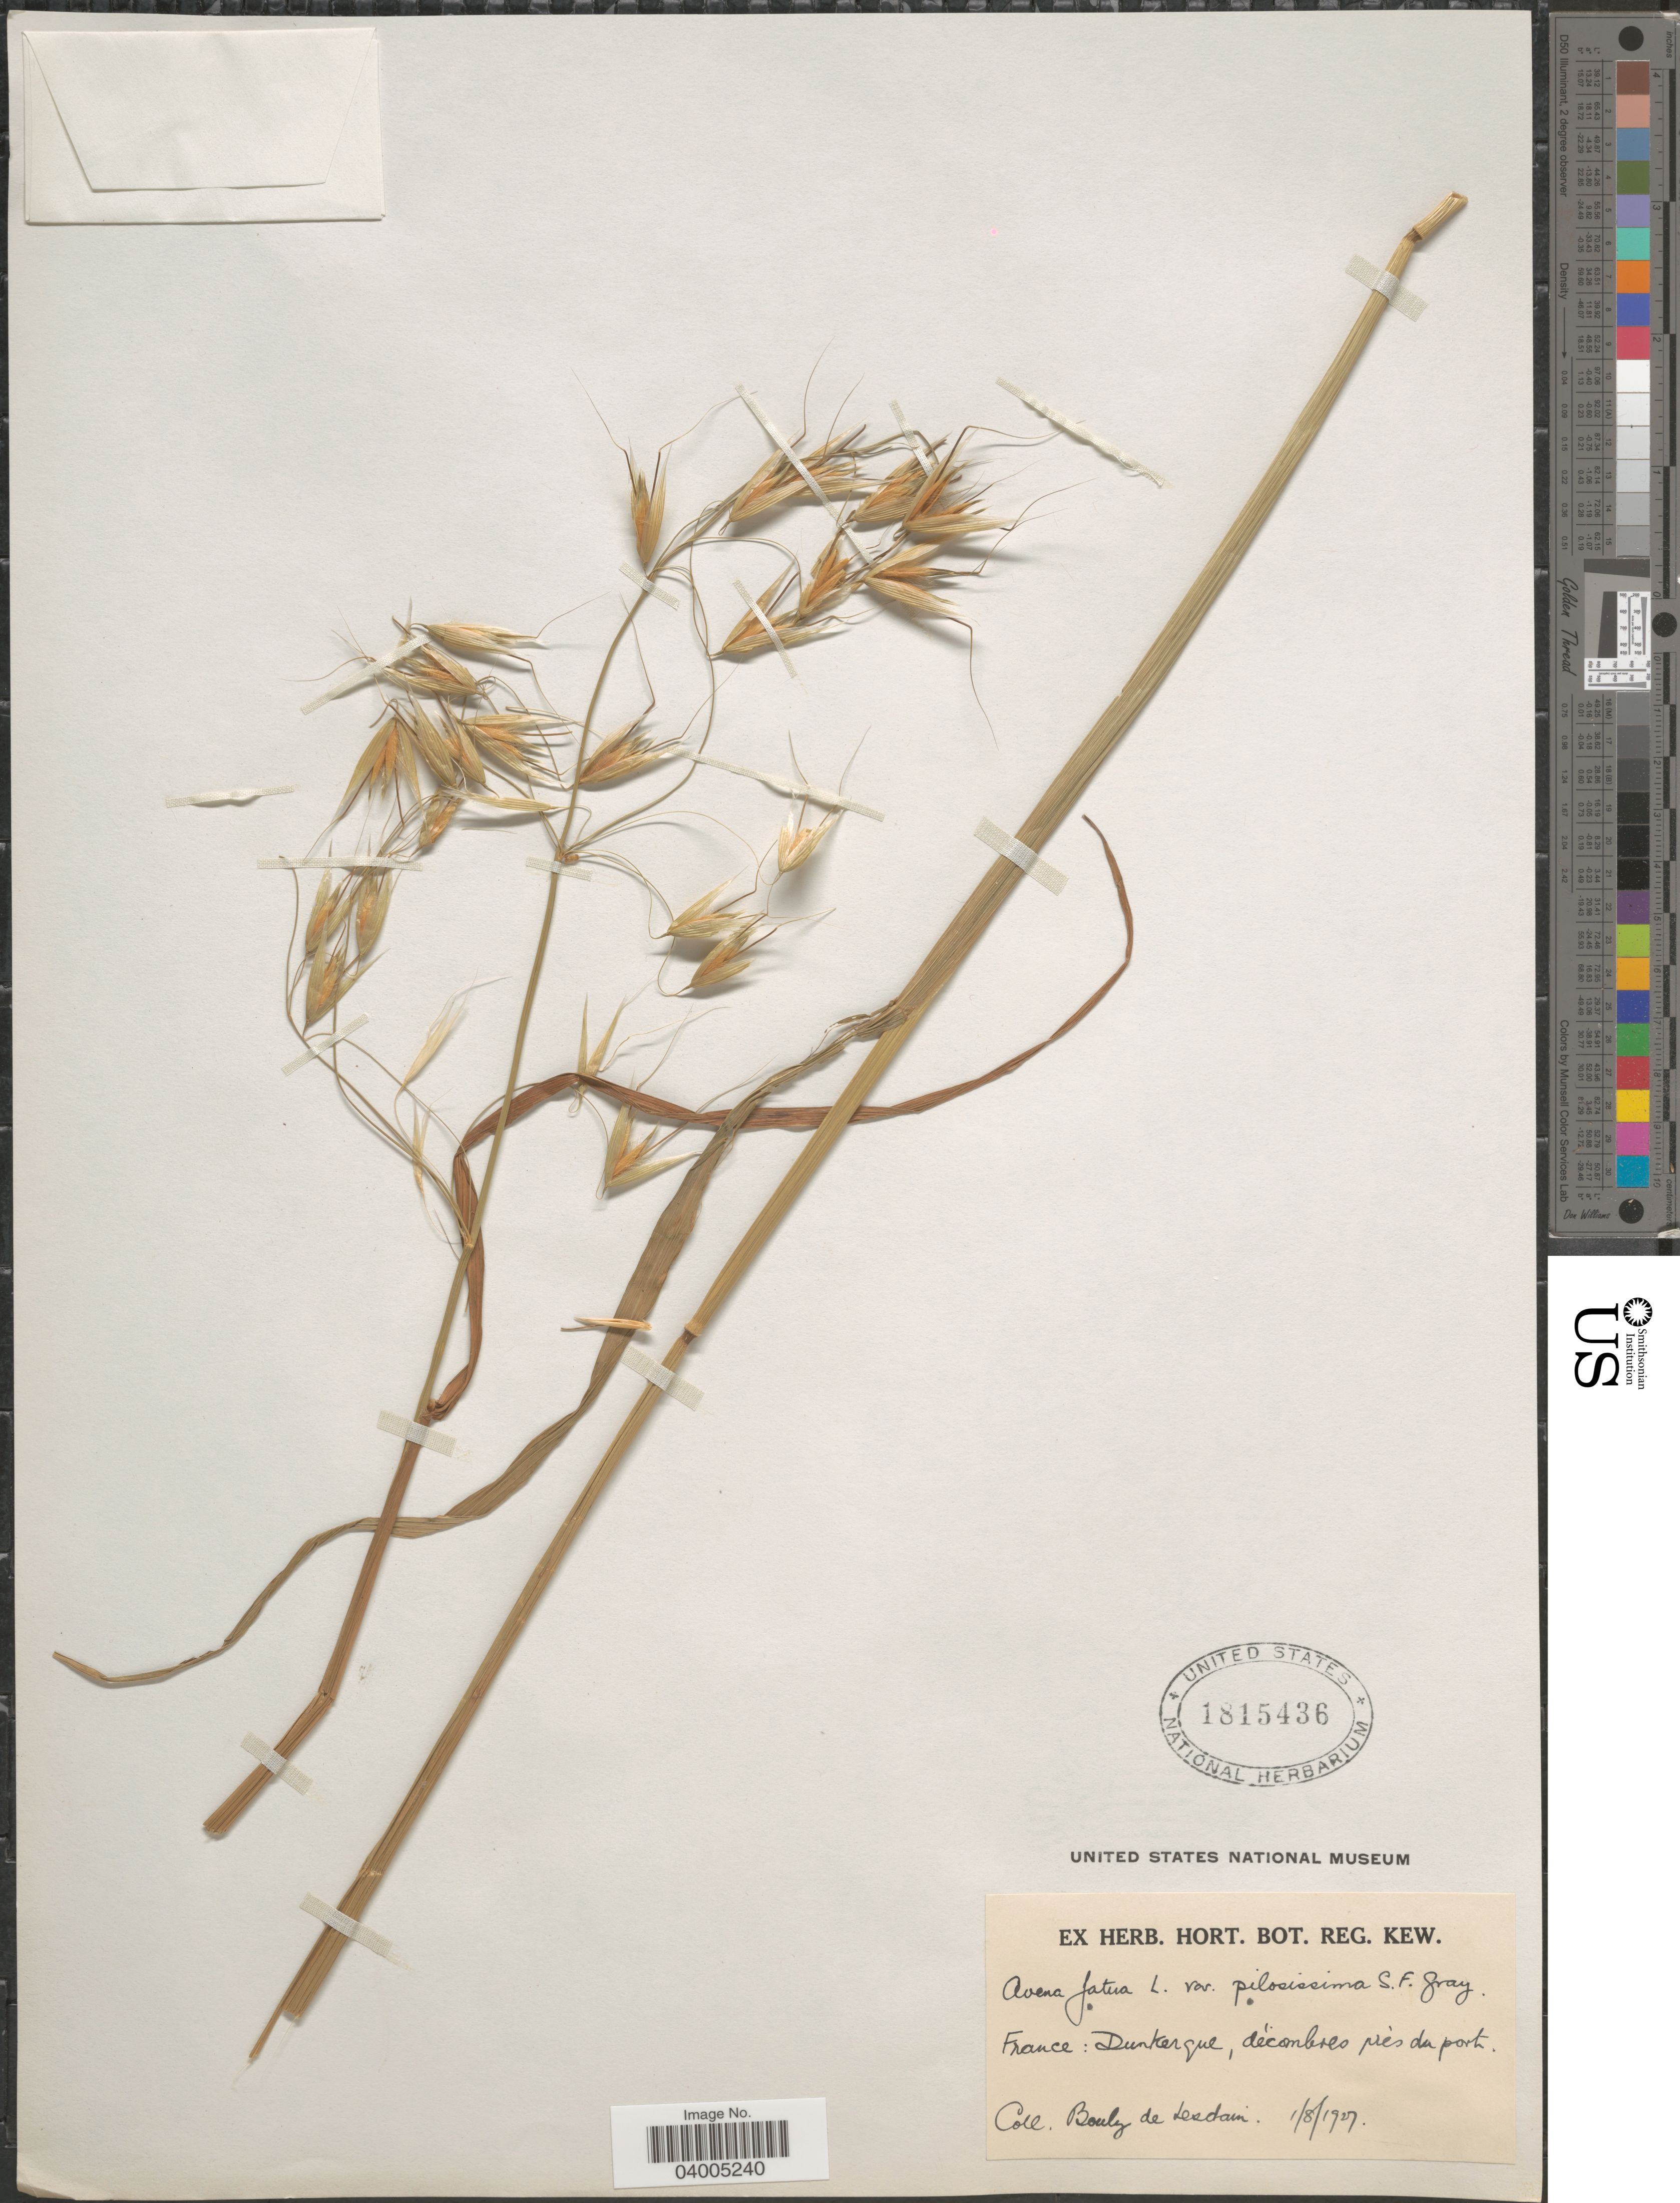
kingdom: Plantae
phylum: Tracheophyta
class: Liliopsida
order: Poales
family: Poaceae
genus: Avena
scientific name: Avena fatua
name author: L.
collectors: M. Bouly de Lesdain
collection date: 1927-08-01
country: France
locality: Dunkerque, décombres près du port.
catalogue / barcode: US 1815436